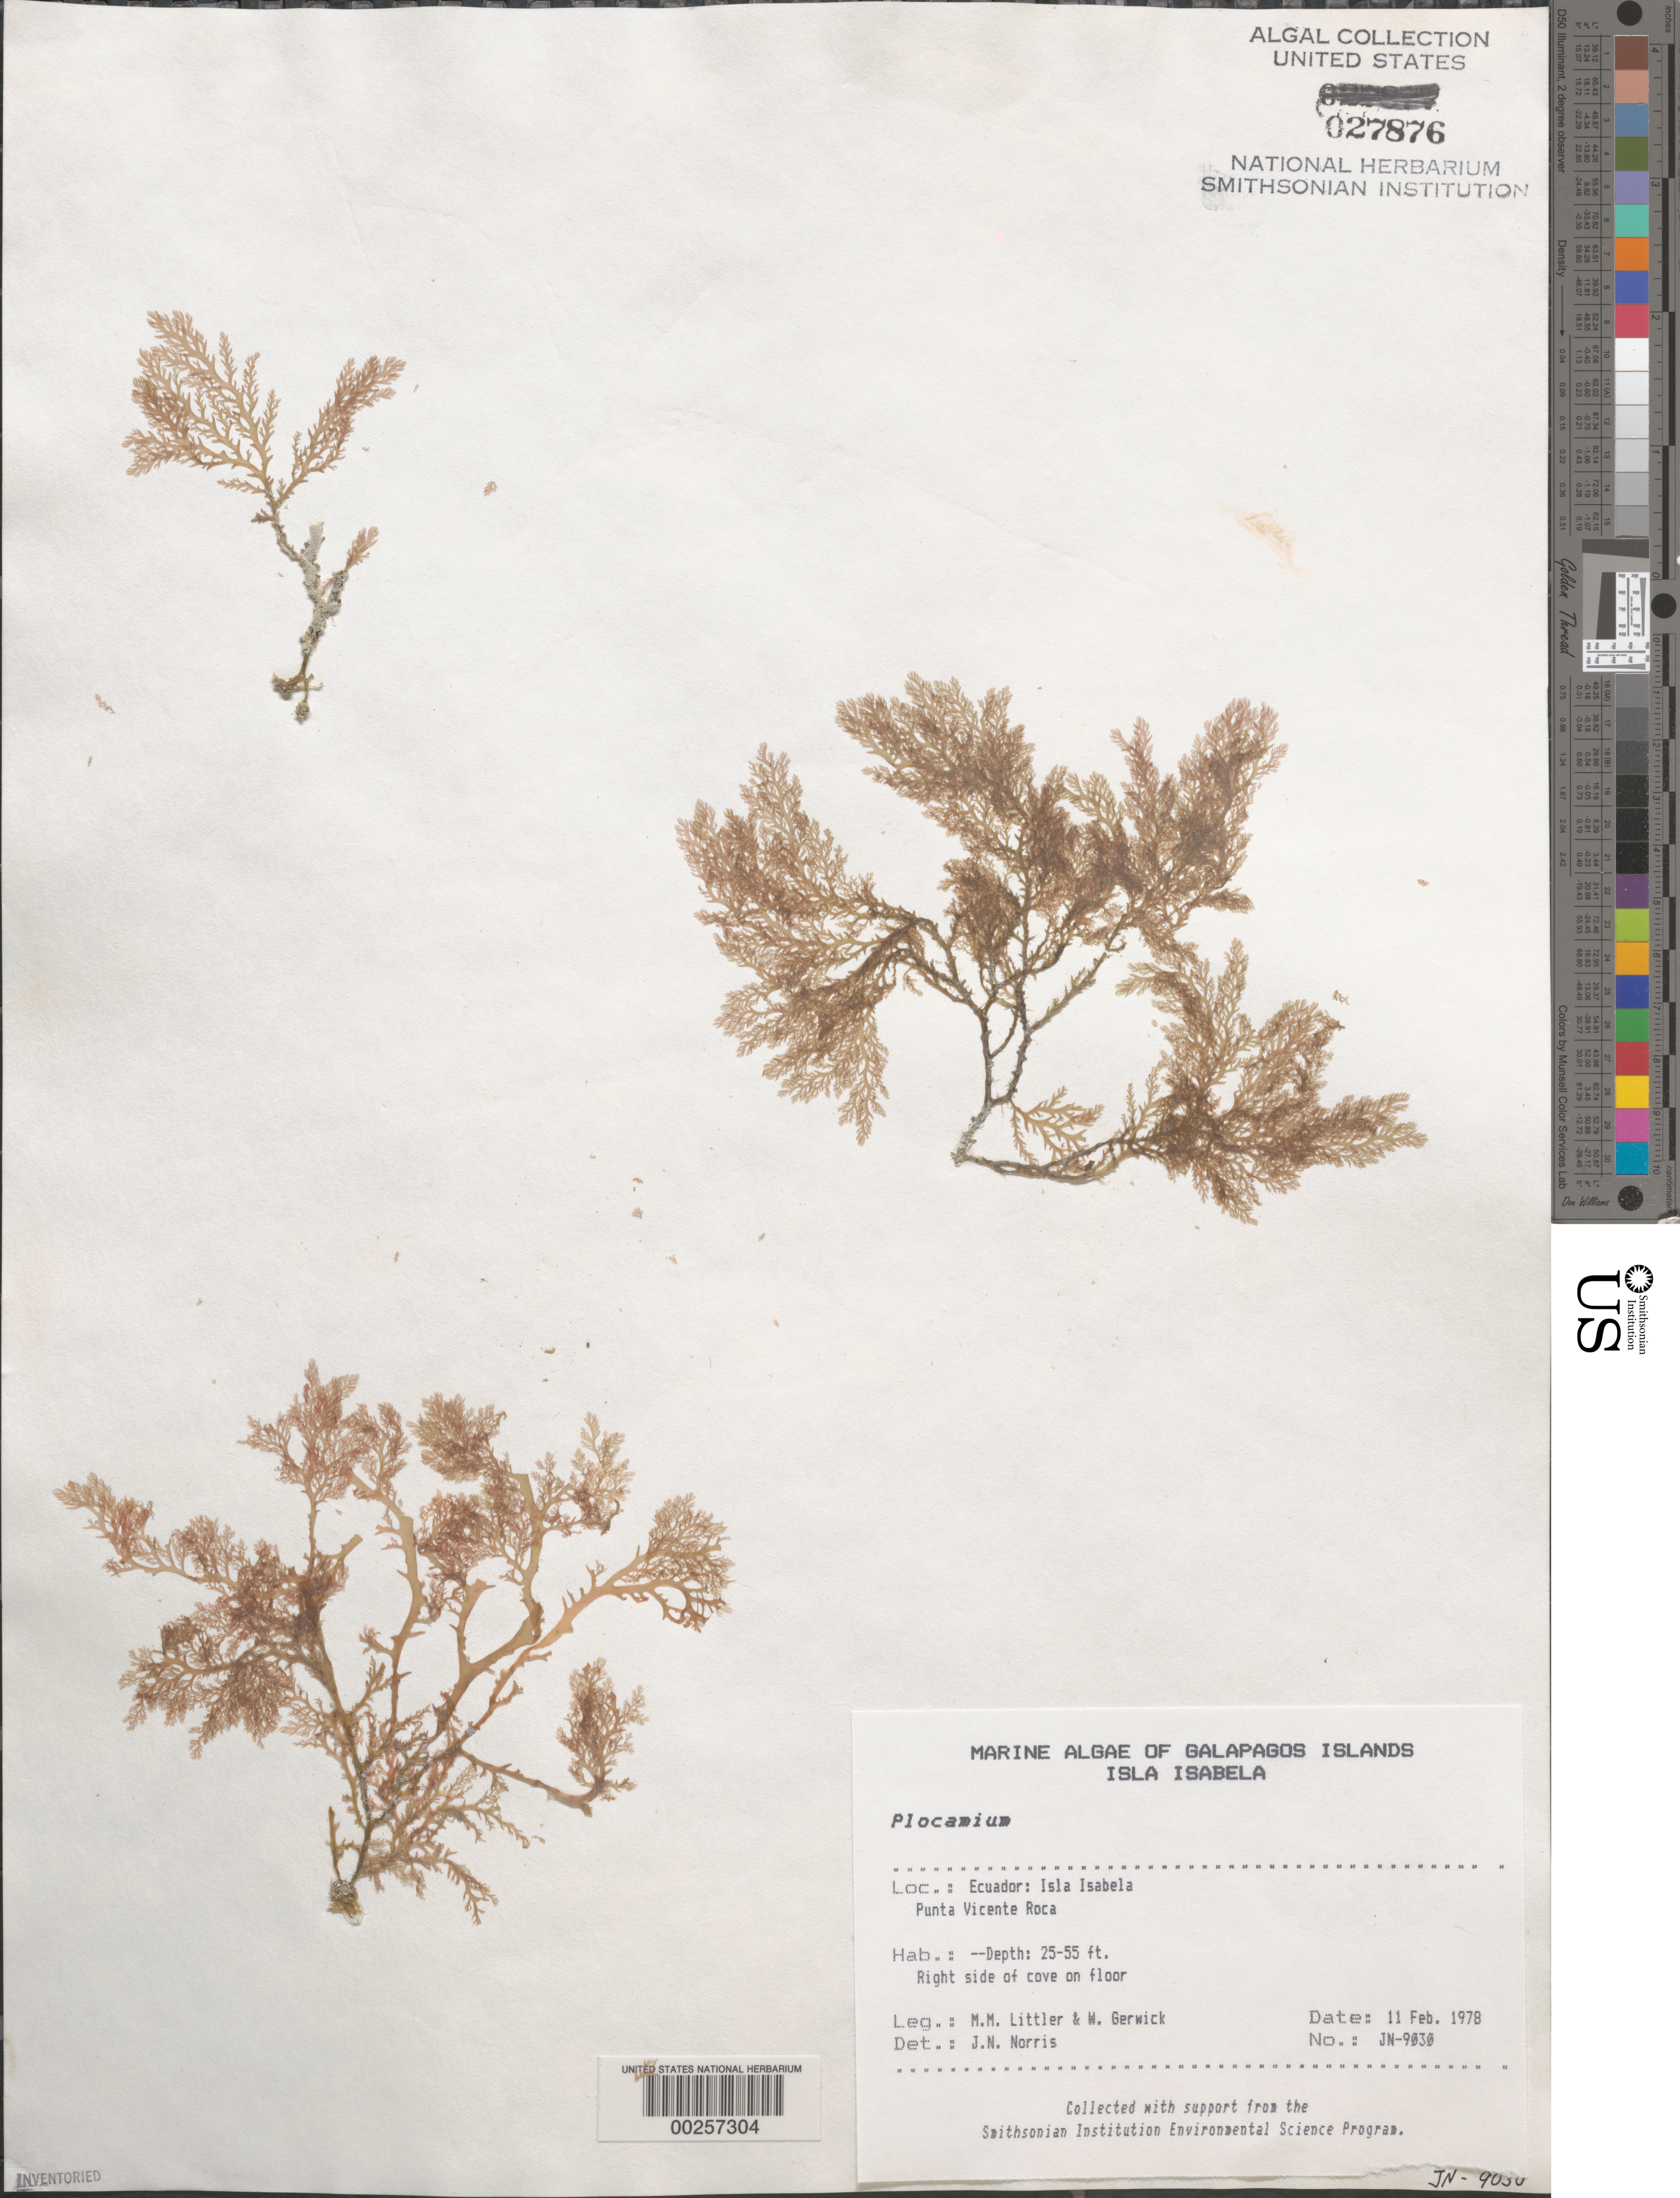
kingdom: Plantae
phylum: Rhodophyta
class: Florideophyceae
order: Plocamiales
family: Plocamiaceae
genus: Plocamium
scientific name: Plocamium sp.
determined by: Norris, James N.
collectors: M. M. Littler & W. Gerwick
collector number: Jn-9030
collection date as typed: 11 Feb 1978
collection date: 1978-02-11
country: Ecuador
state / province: Colón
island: Isabela [Albemarle]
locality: Punta Vicente Roca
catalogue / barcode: US 27876